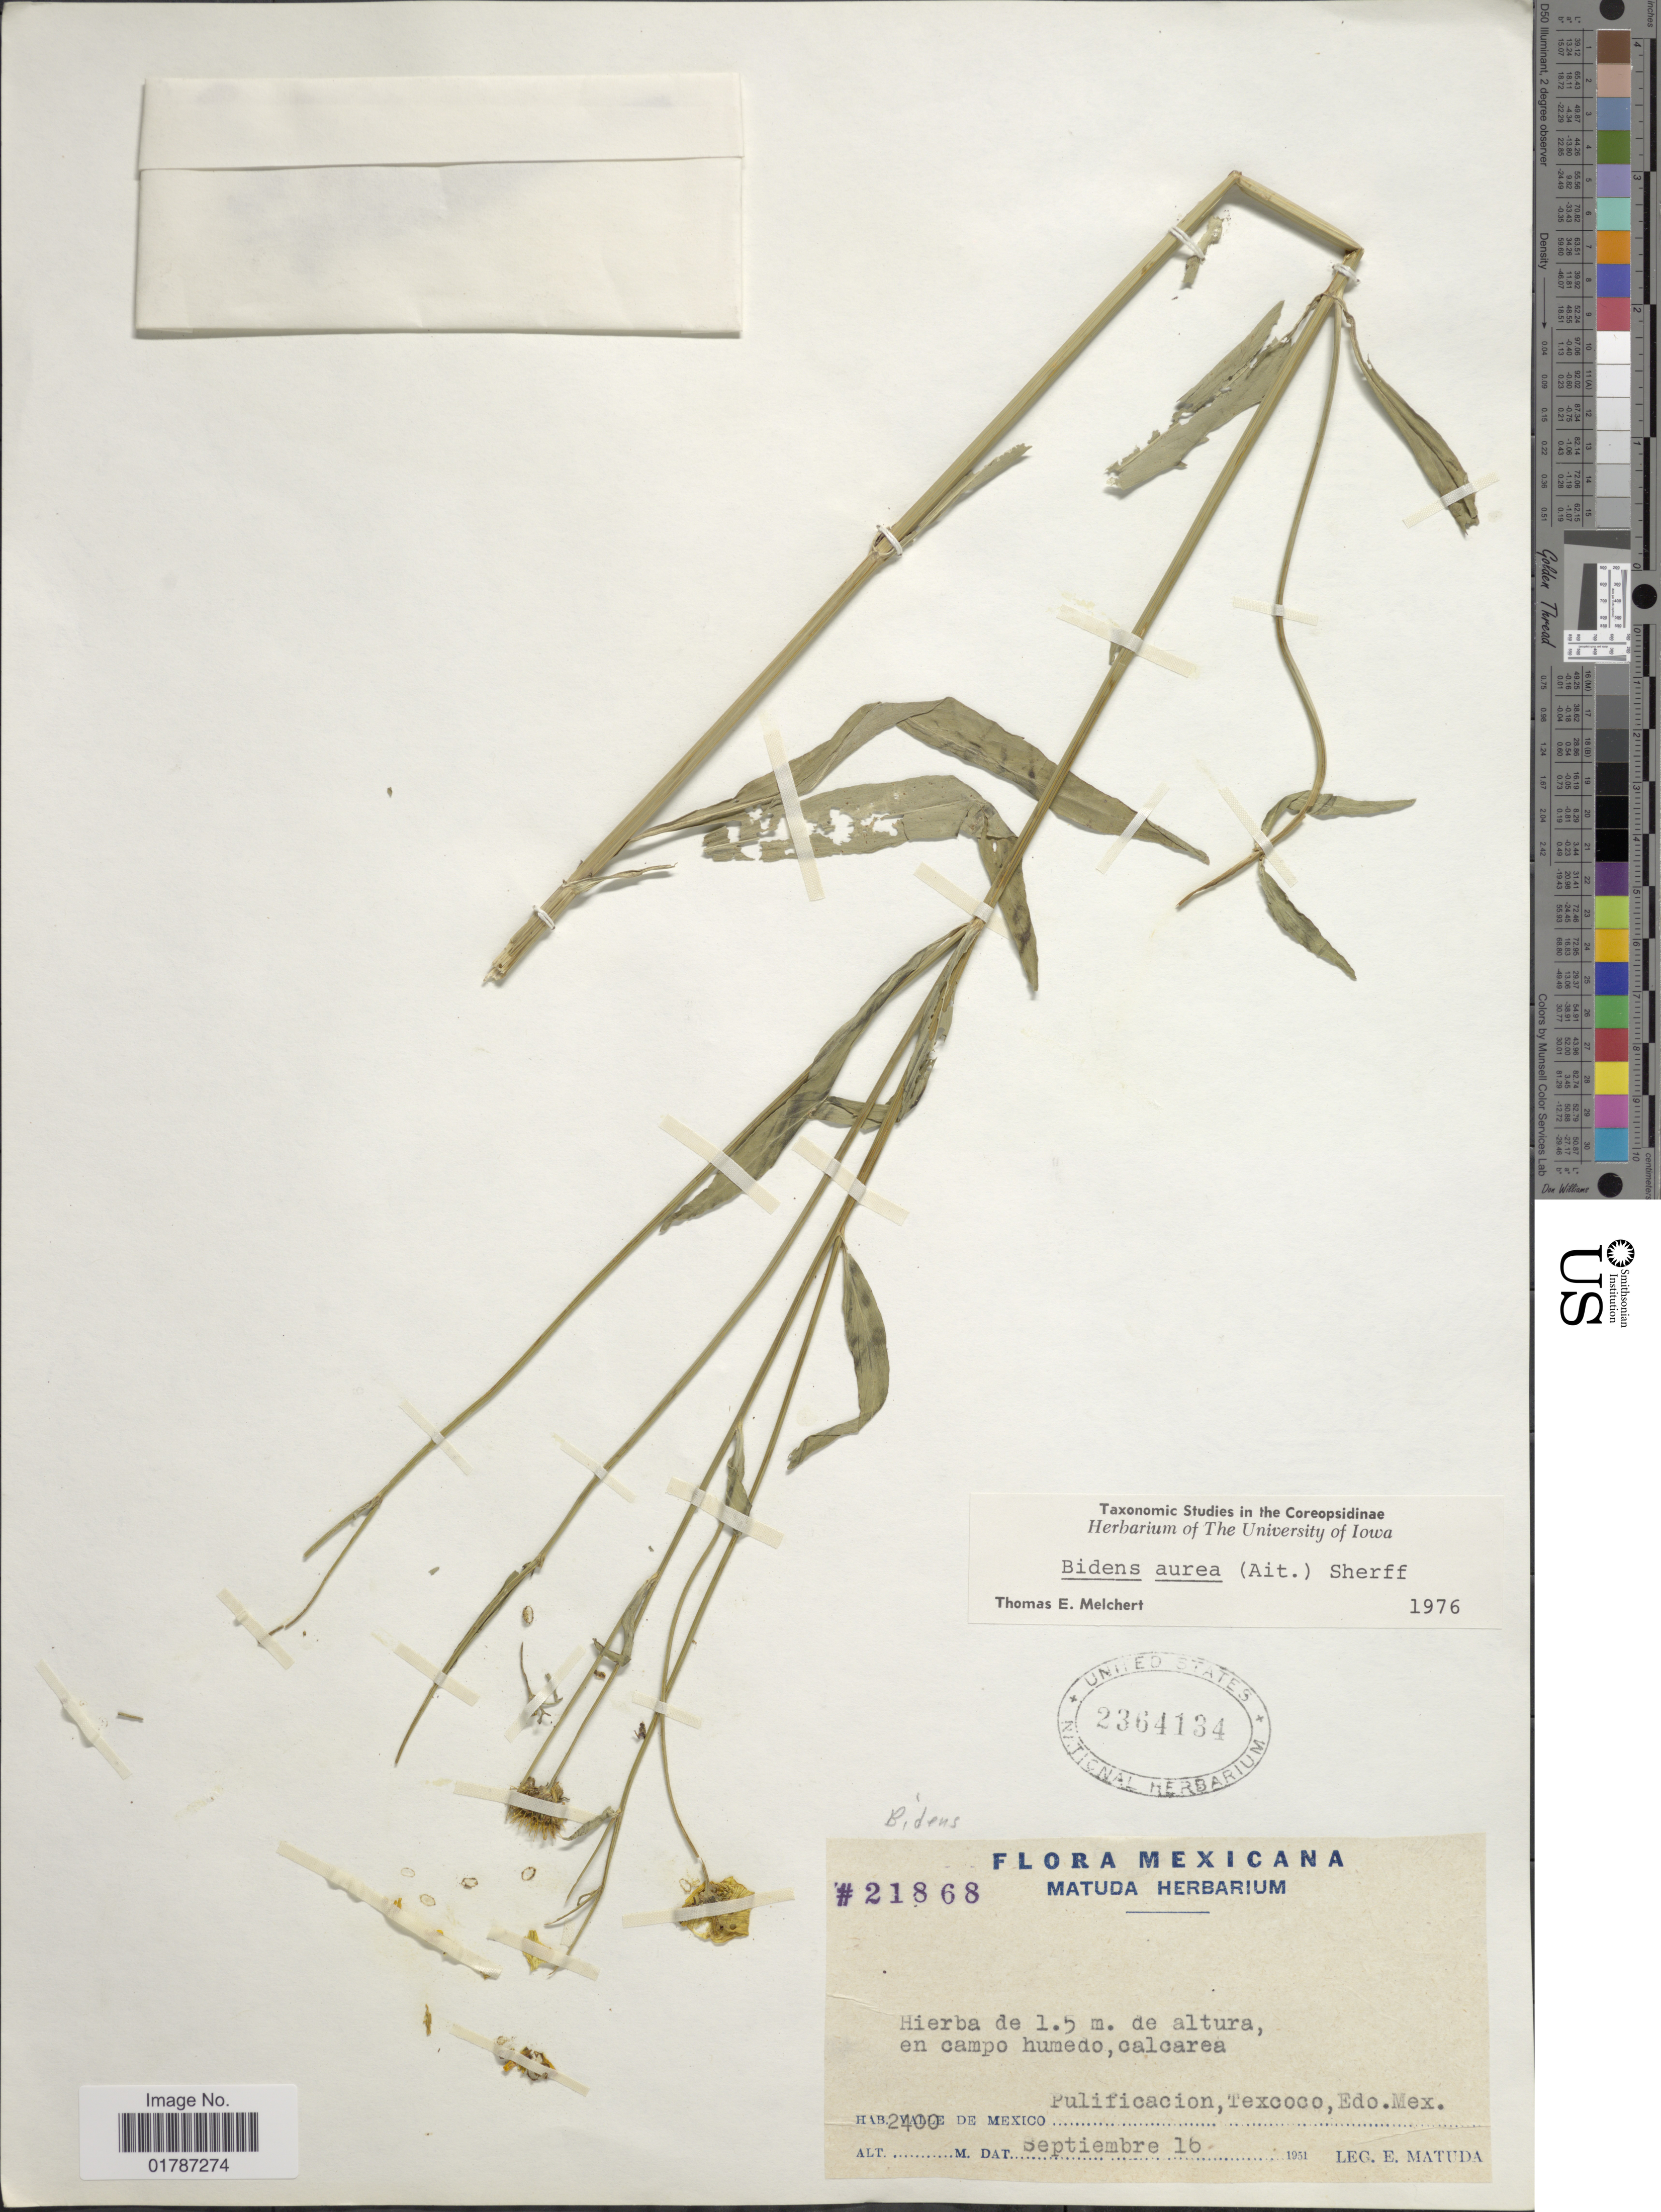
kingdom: Plantae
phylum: Tracheophyta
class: Magnoliopsida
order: Asterales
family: Asteraceae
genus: Bidens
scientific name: Bidens aurea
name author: (Aiton) Sherff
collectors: E. Matuda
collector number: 21868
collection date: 1951-09-16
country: Mexico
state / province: México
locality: Valle de Mexico, Pulificacion, Texcoco, Edo. Mex.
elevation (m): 2400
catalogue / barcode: US 2364134